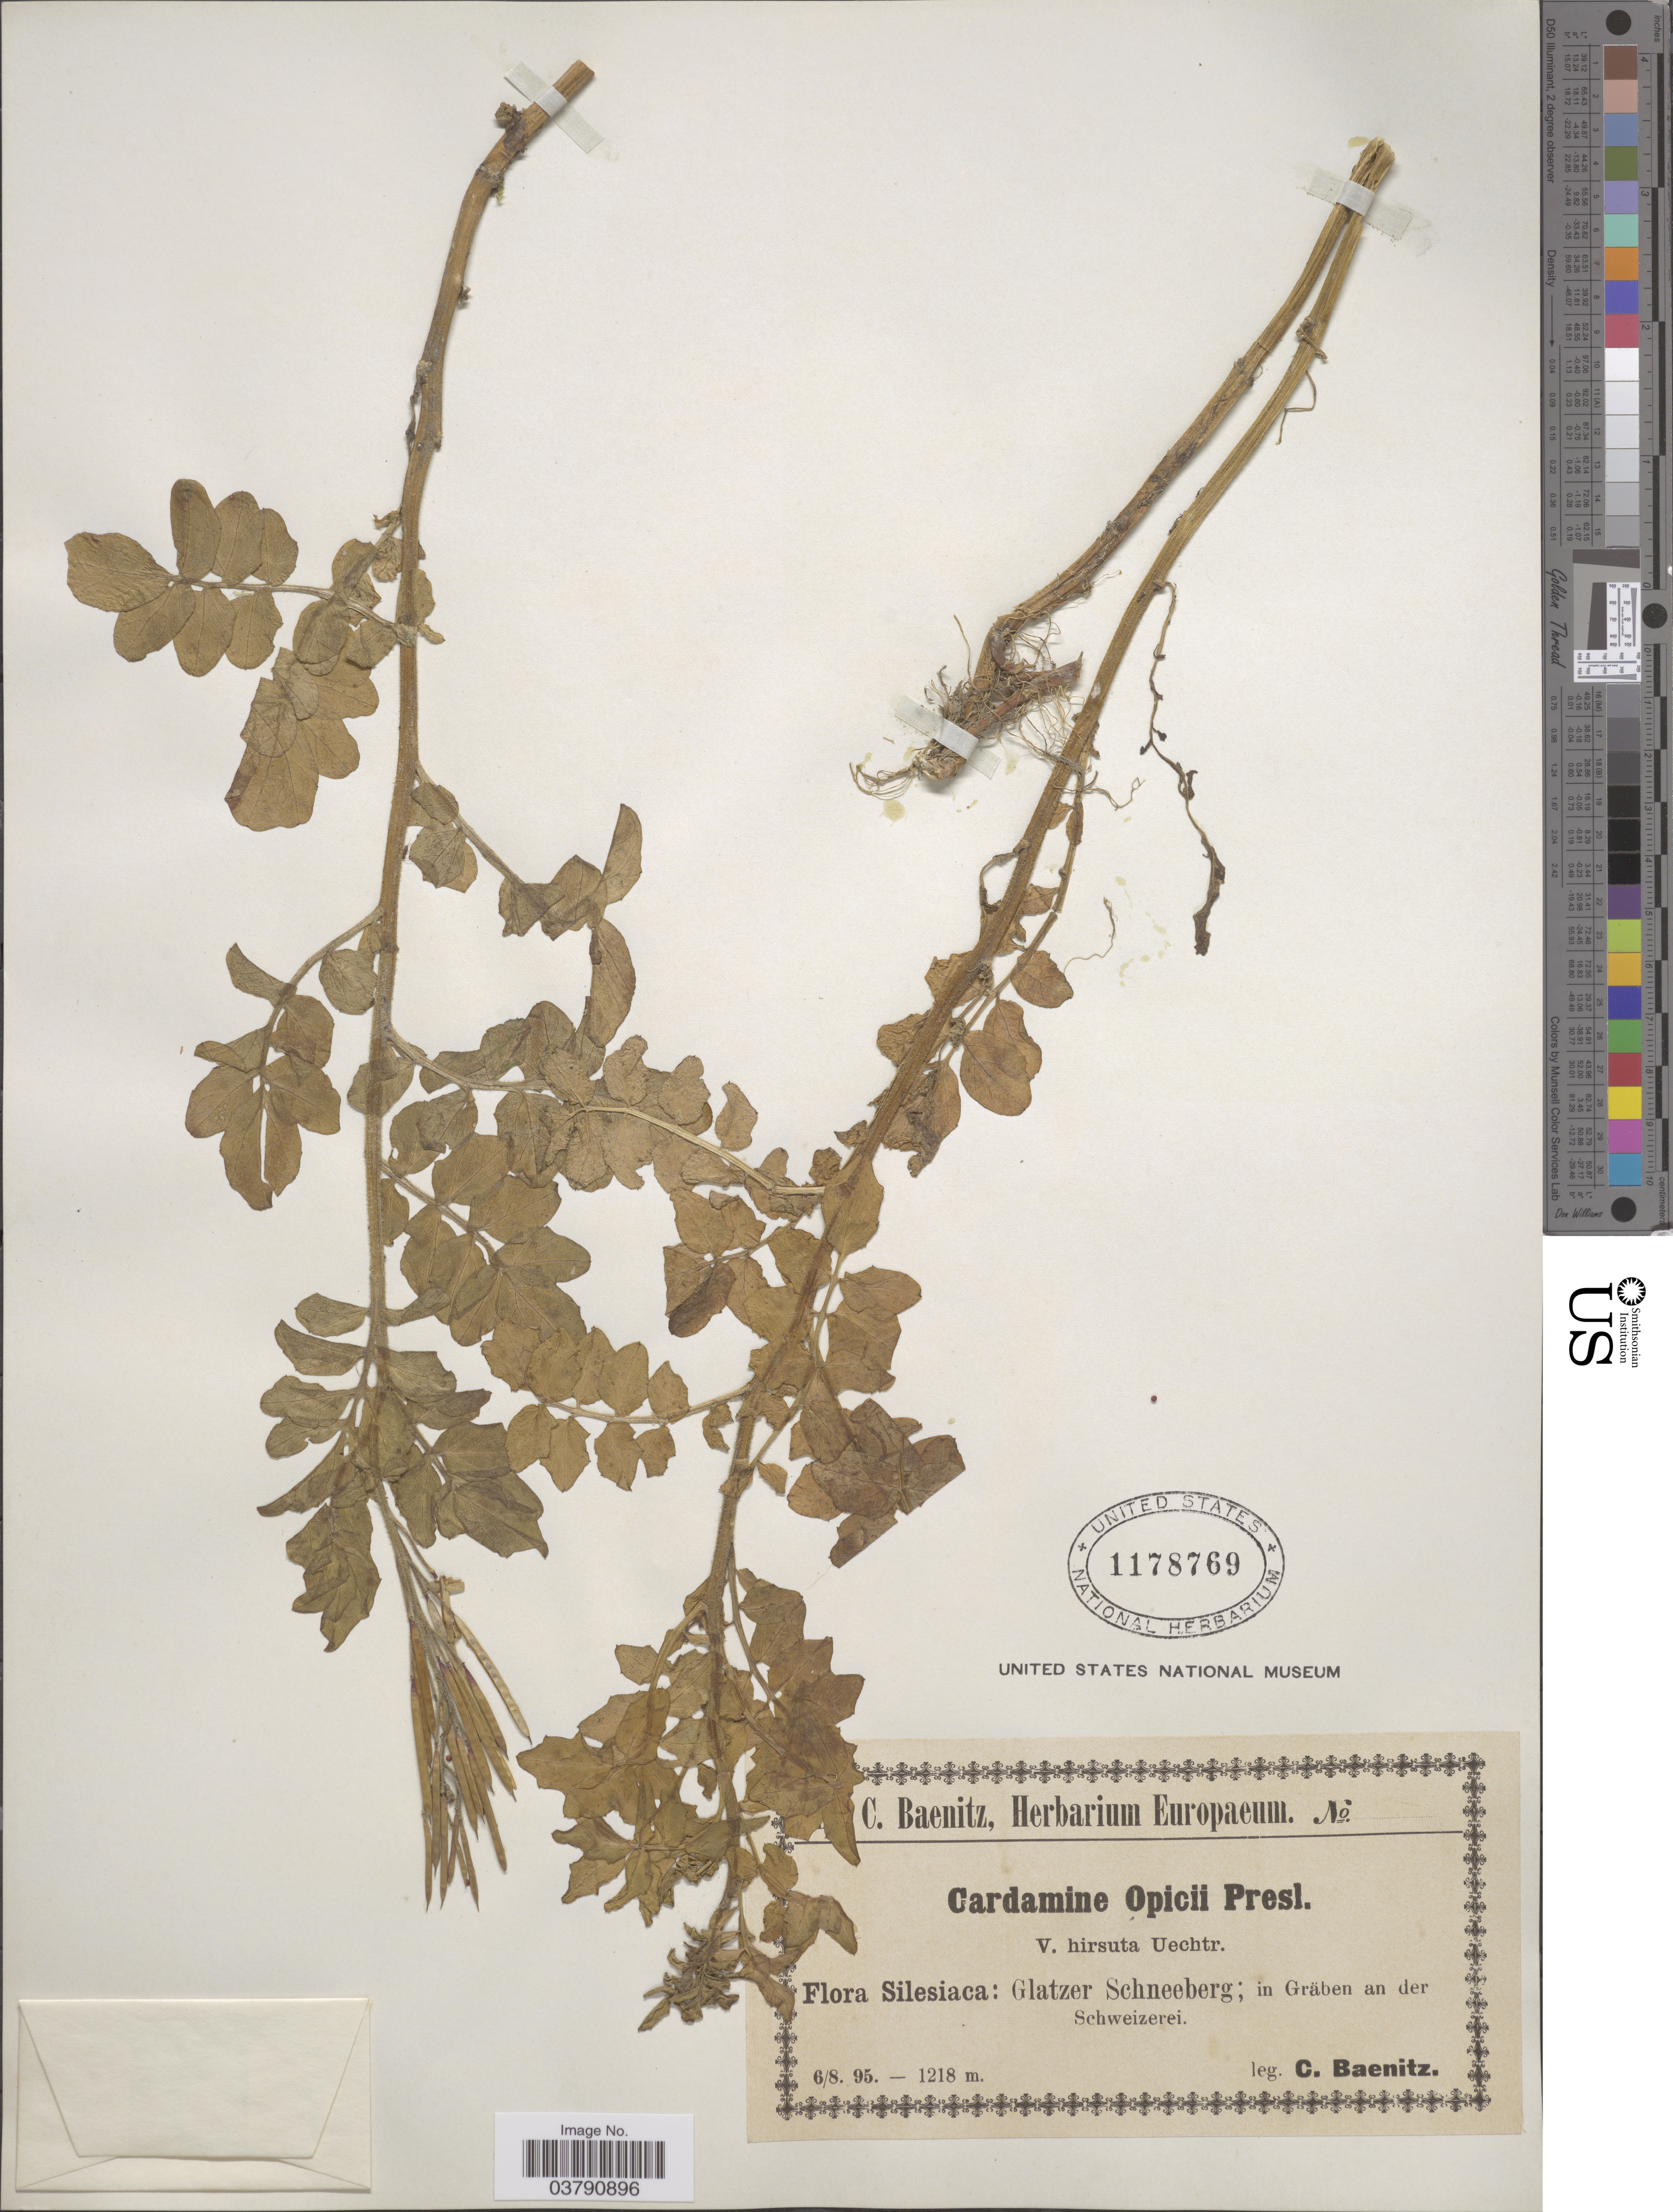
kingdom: Plantae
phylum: Tracheophyta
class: Magnoliopsida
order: Brassicales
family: Brassicaceae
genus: Cardamine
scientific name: Cardamine opizii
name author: J. Presl & C. Presl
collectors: C. G. Baenitz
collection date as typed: Transcribed d/m/y: 6/8/95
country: Czechia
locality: Silesiaca: Glatzer Schneeberg; in Gräben an der Schweizerei.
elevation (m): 1218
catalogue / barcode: US 1178769